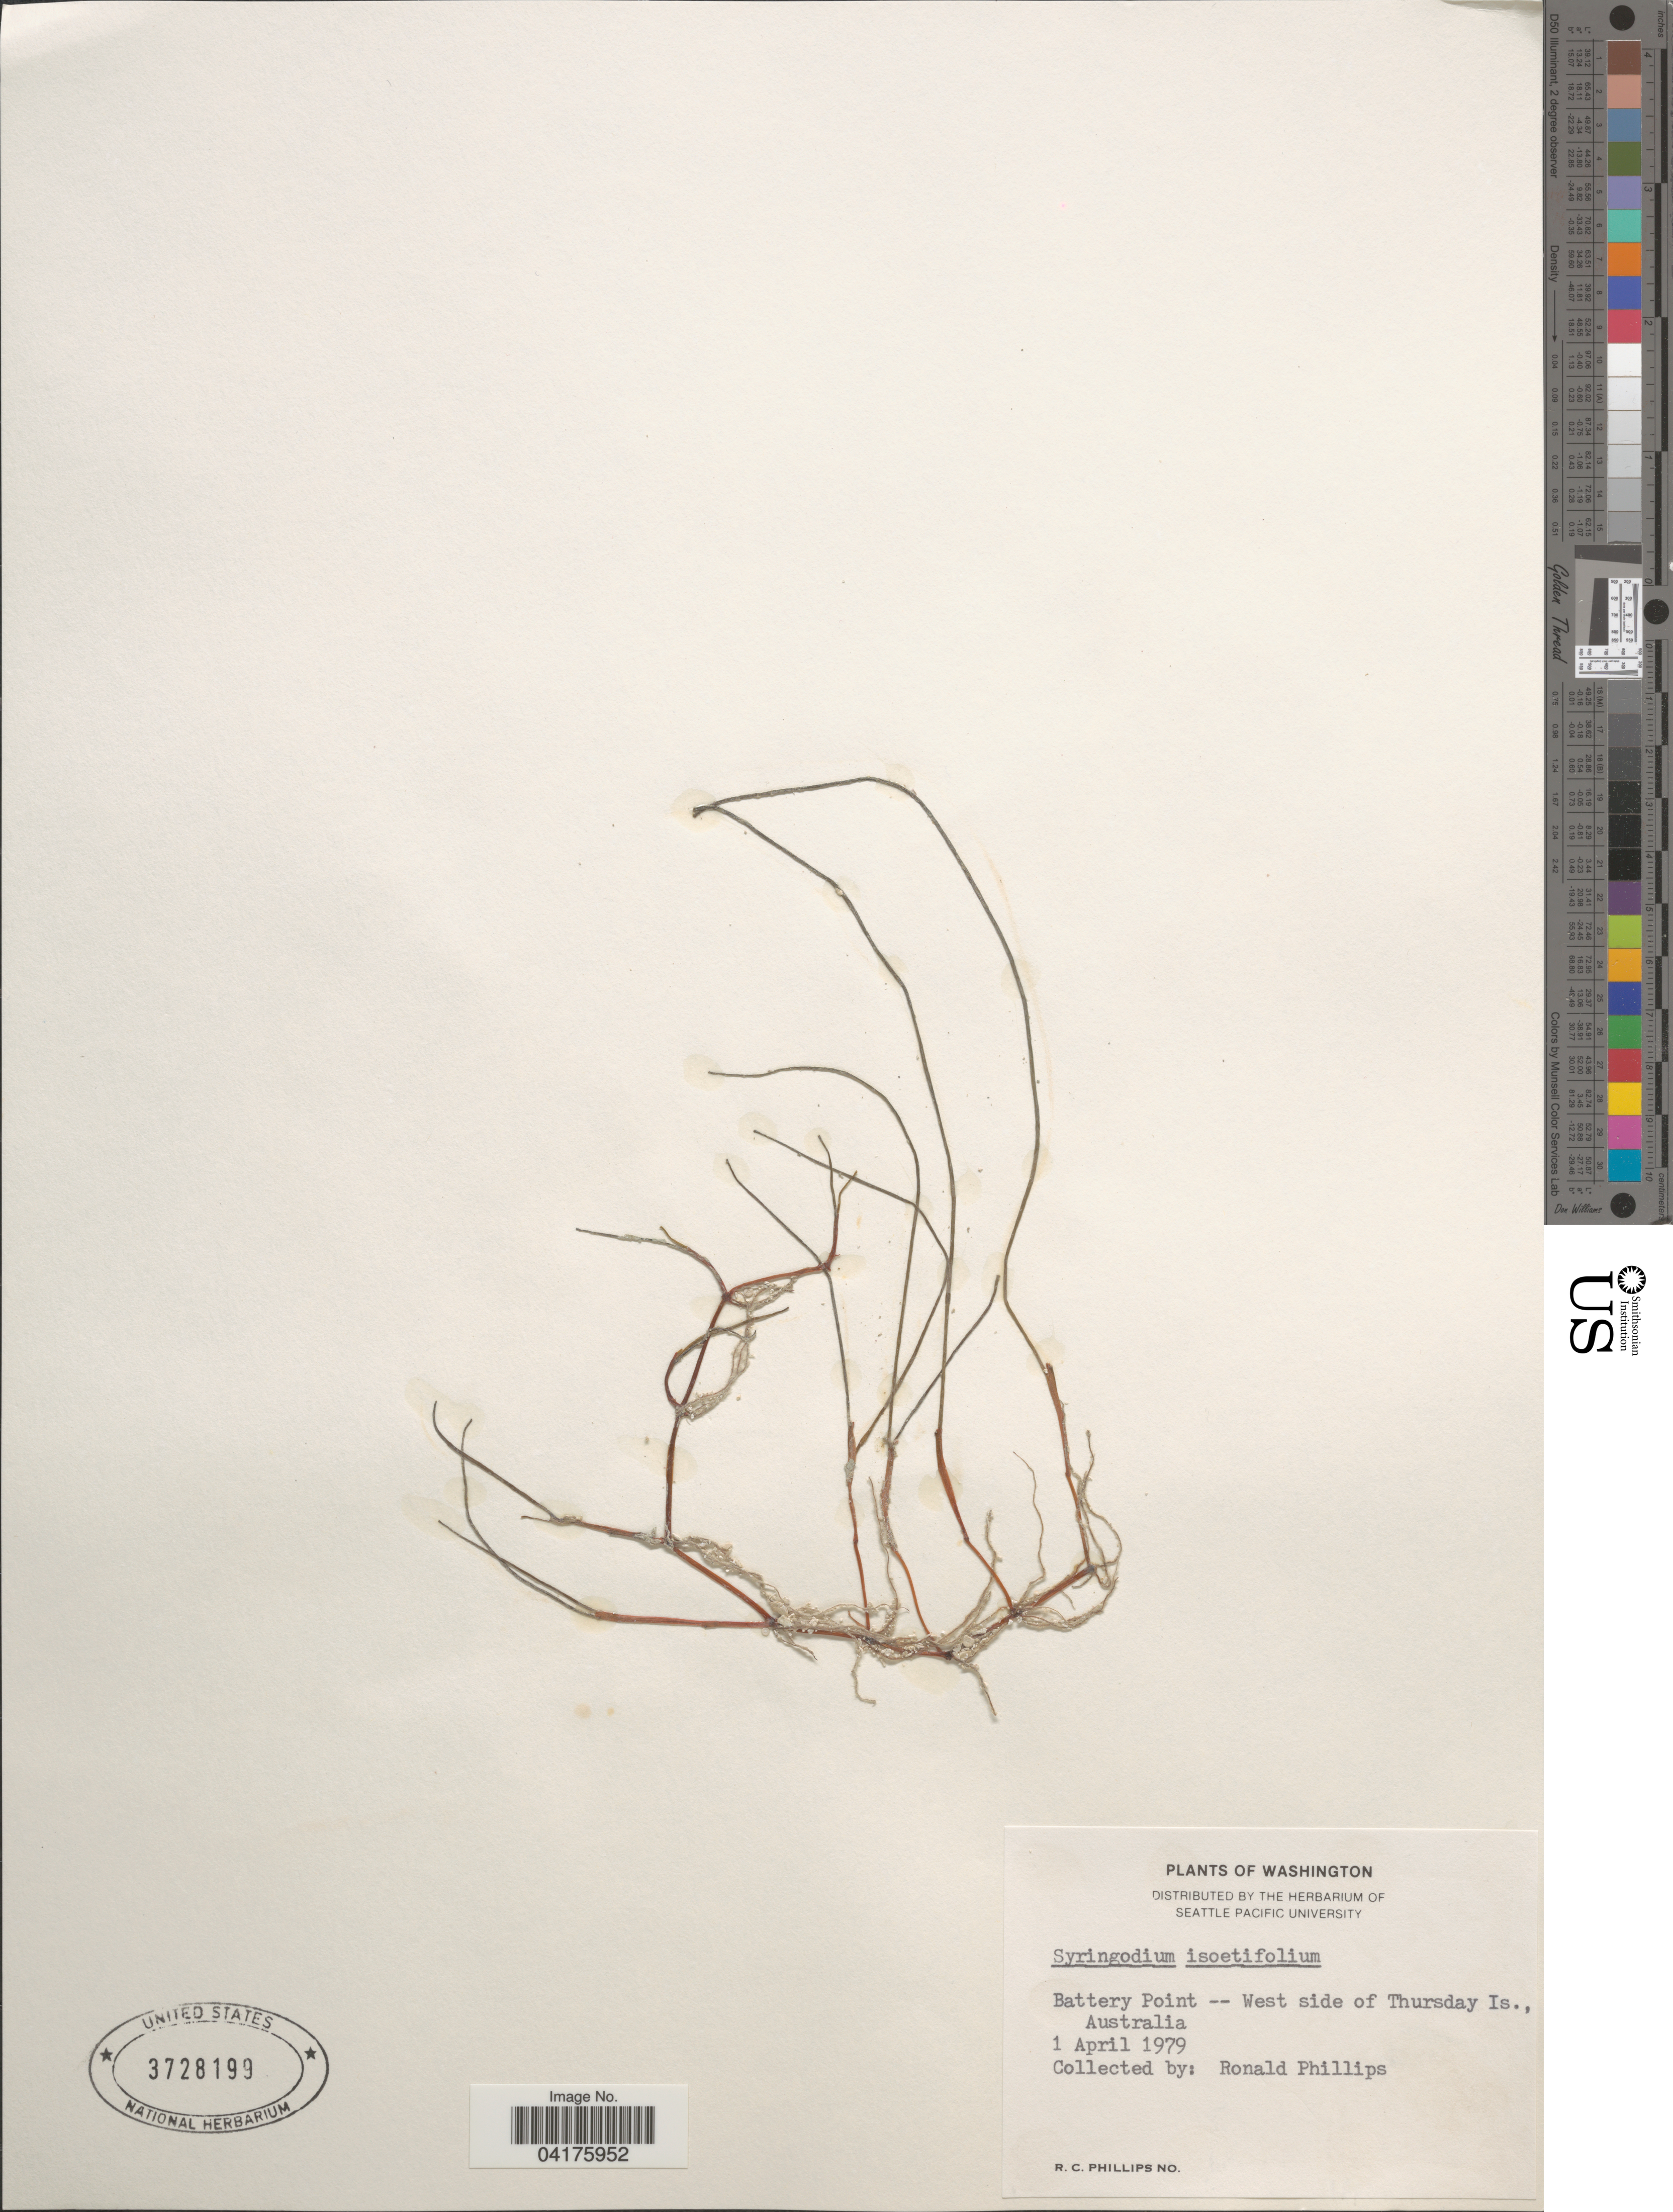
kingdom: Plantae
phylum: Tracheophyta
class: Liliopsida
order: Alismatales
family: Cymodoceaceae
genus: Syringodium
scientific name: Syringodium isoetifolium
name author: (Asch.) Dandy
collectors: R. C. Phillips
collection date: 1979-04-01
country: Australia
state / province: Queensland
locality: Battery Point -- West side of Thursday Is.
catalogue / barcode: US 3728199